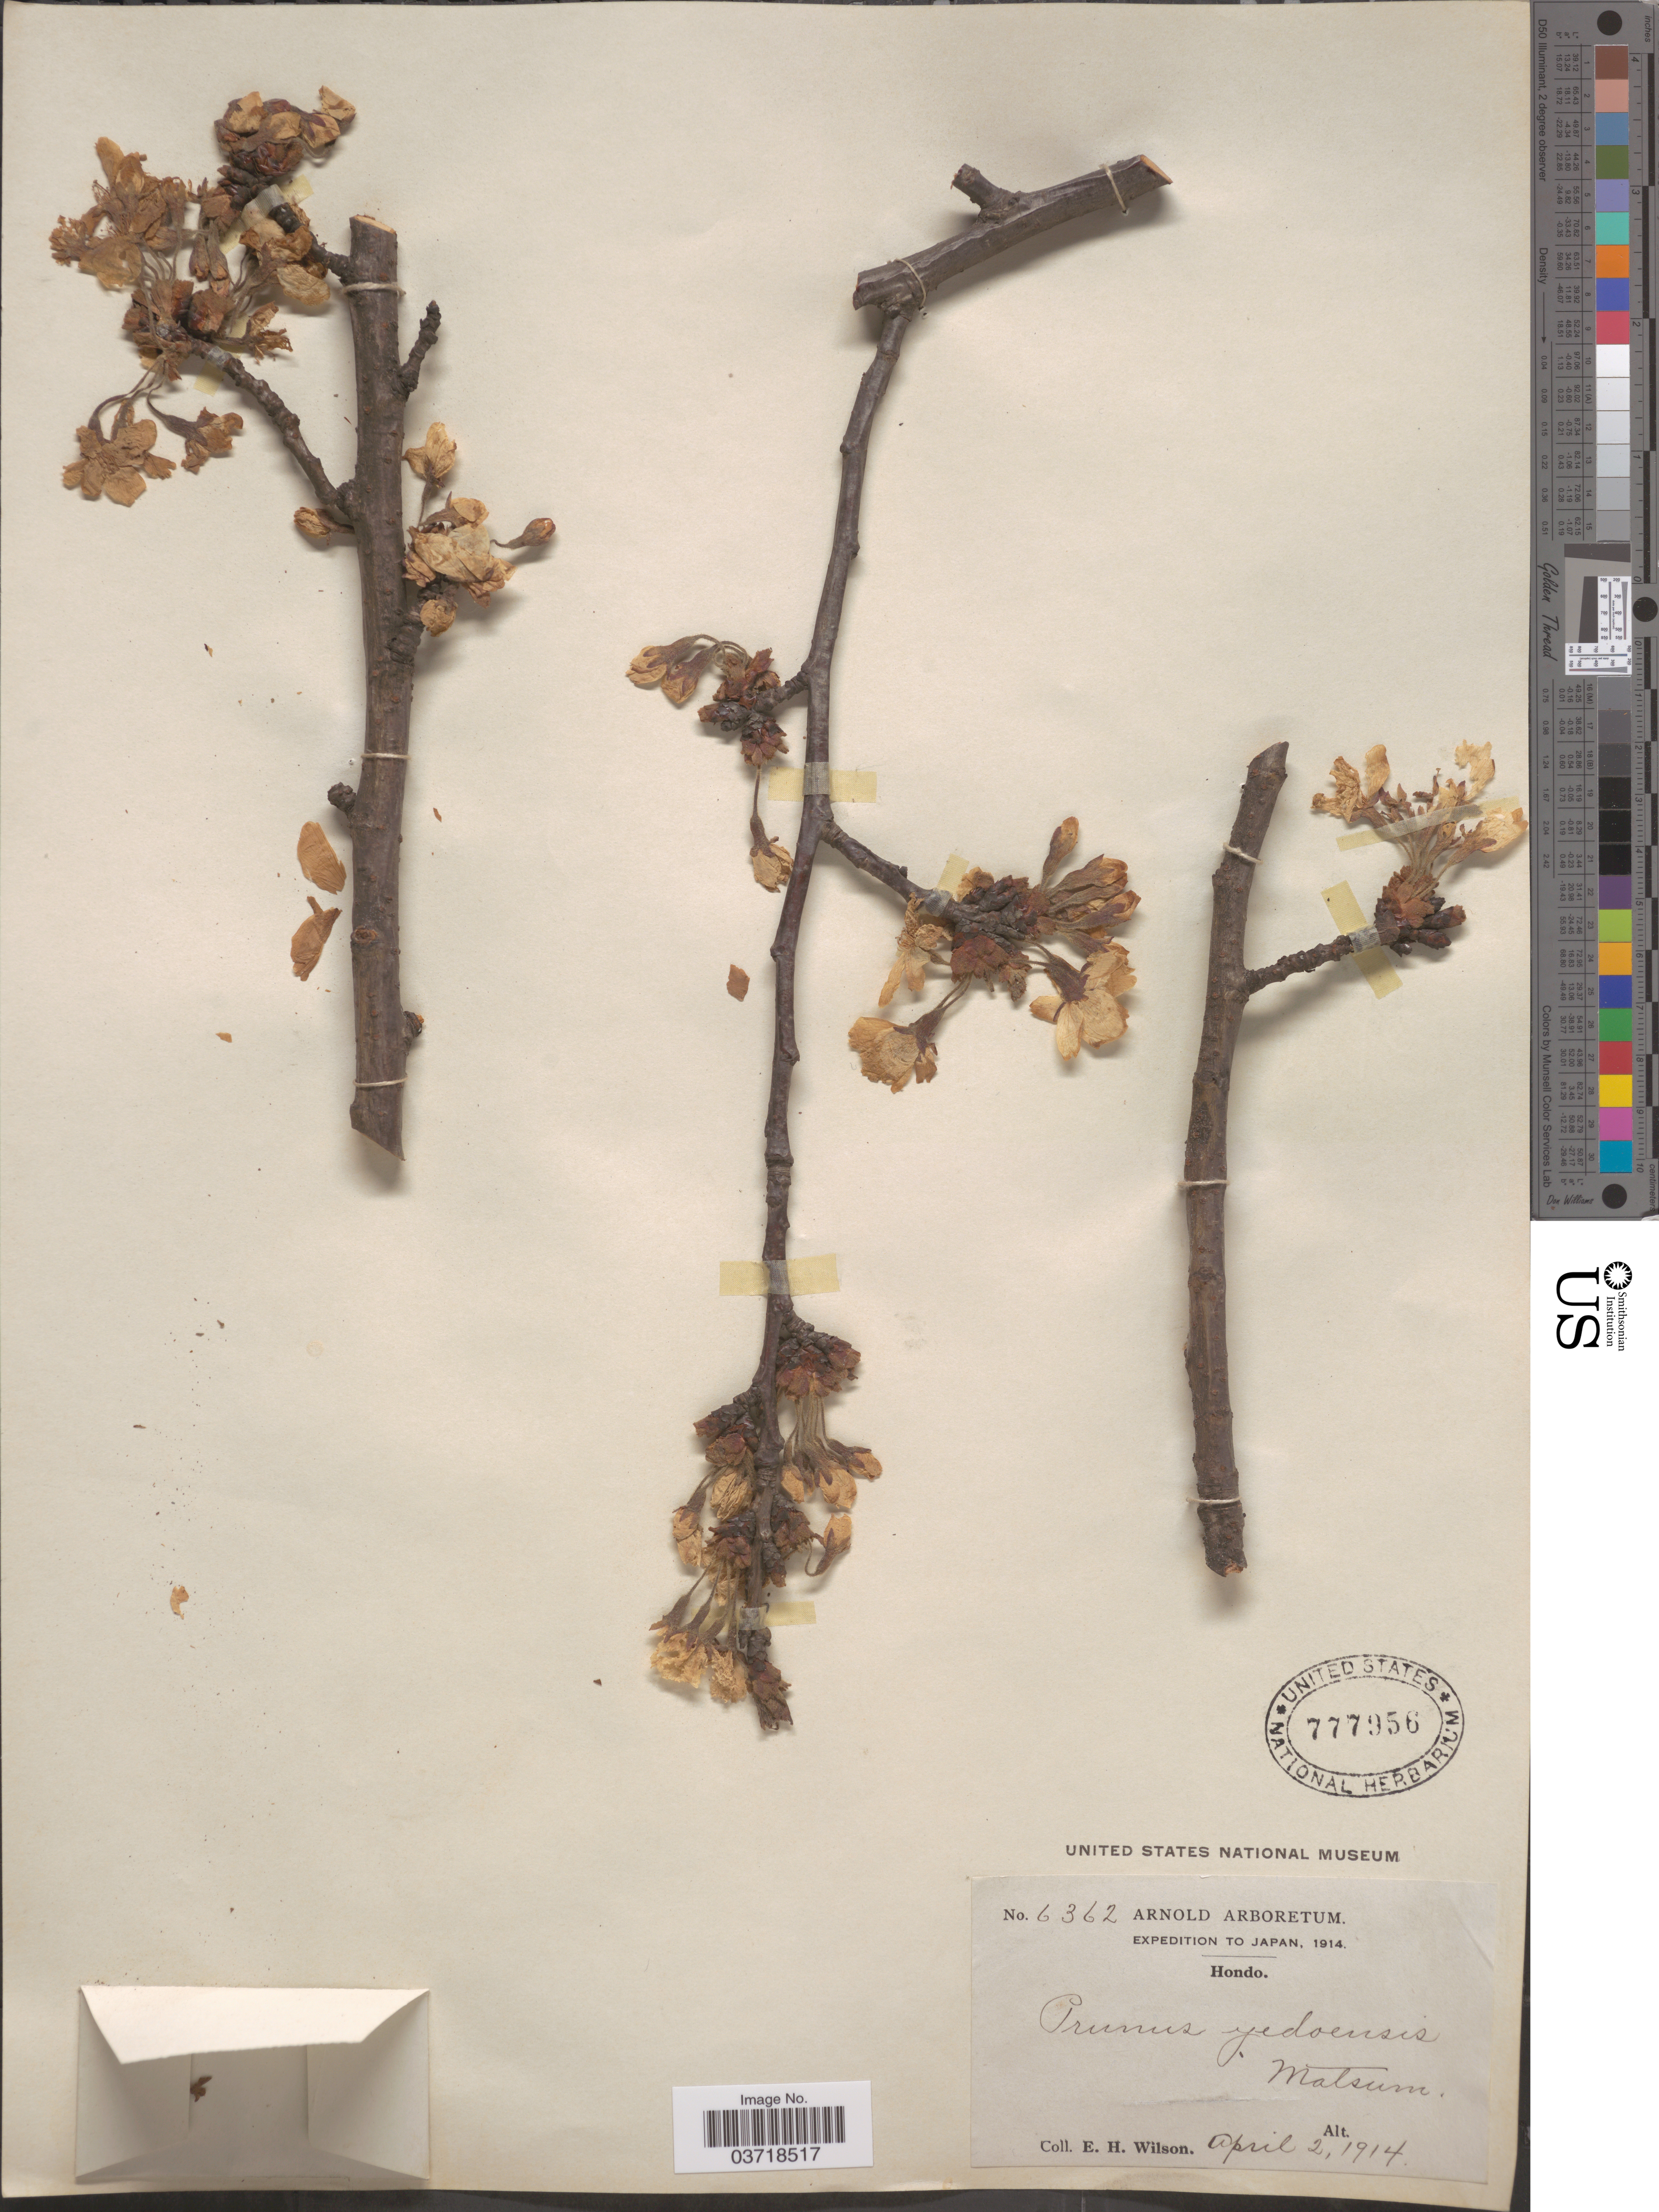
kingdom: Plantae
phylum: Tracheophyta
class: Magnoliopsida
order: Rosales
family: Rosaceae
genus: Prunus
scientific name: Prunus yedoensis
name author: Matsum.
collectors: E. Wilson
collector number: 6362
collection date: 1914-04-02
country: Japan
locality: Hondo.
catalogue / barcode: US 777956